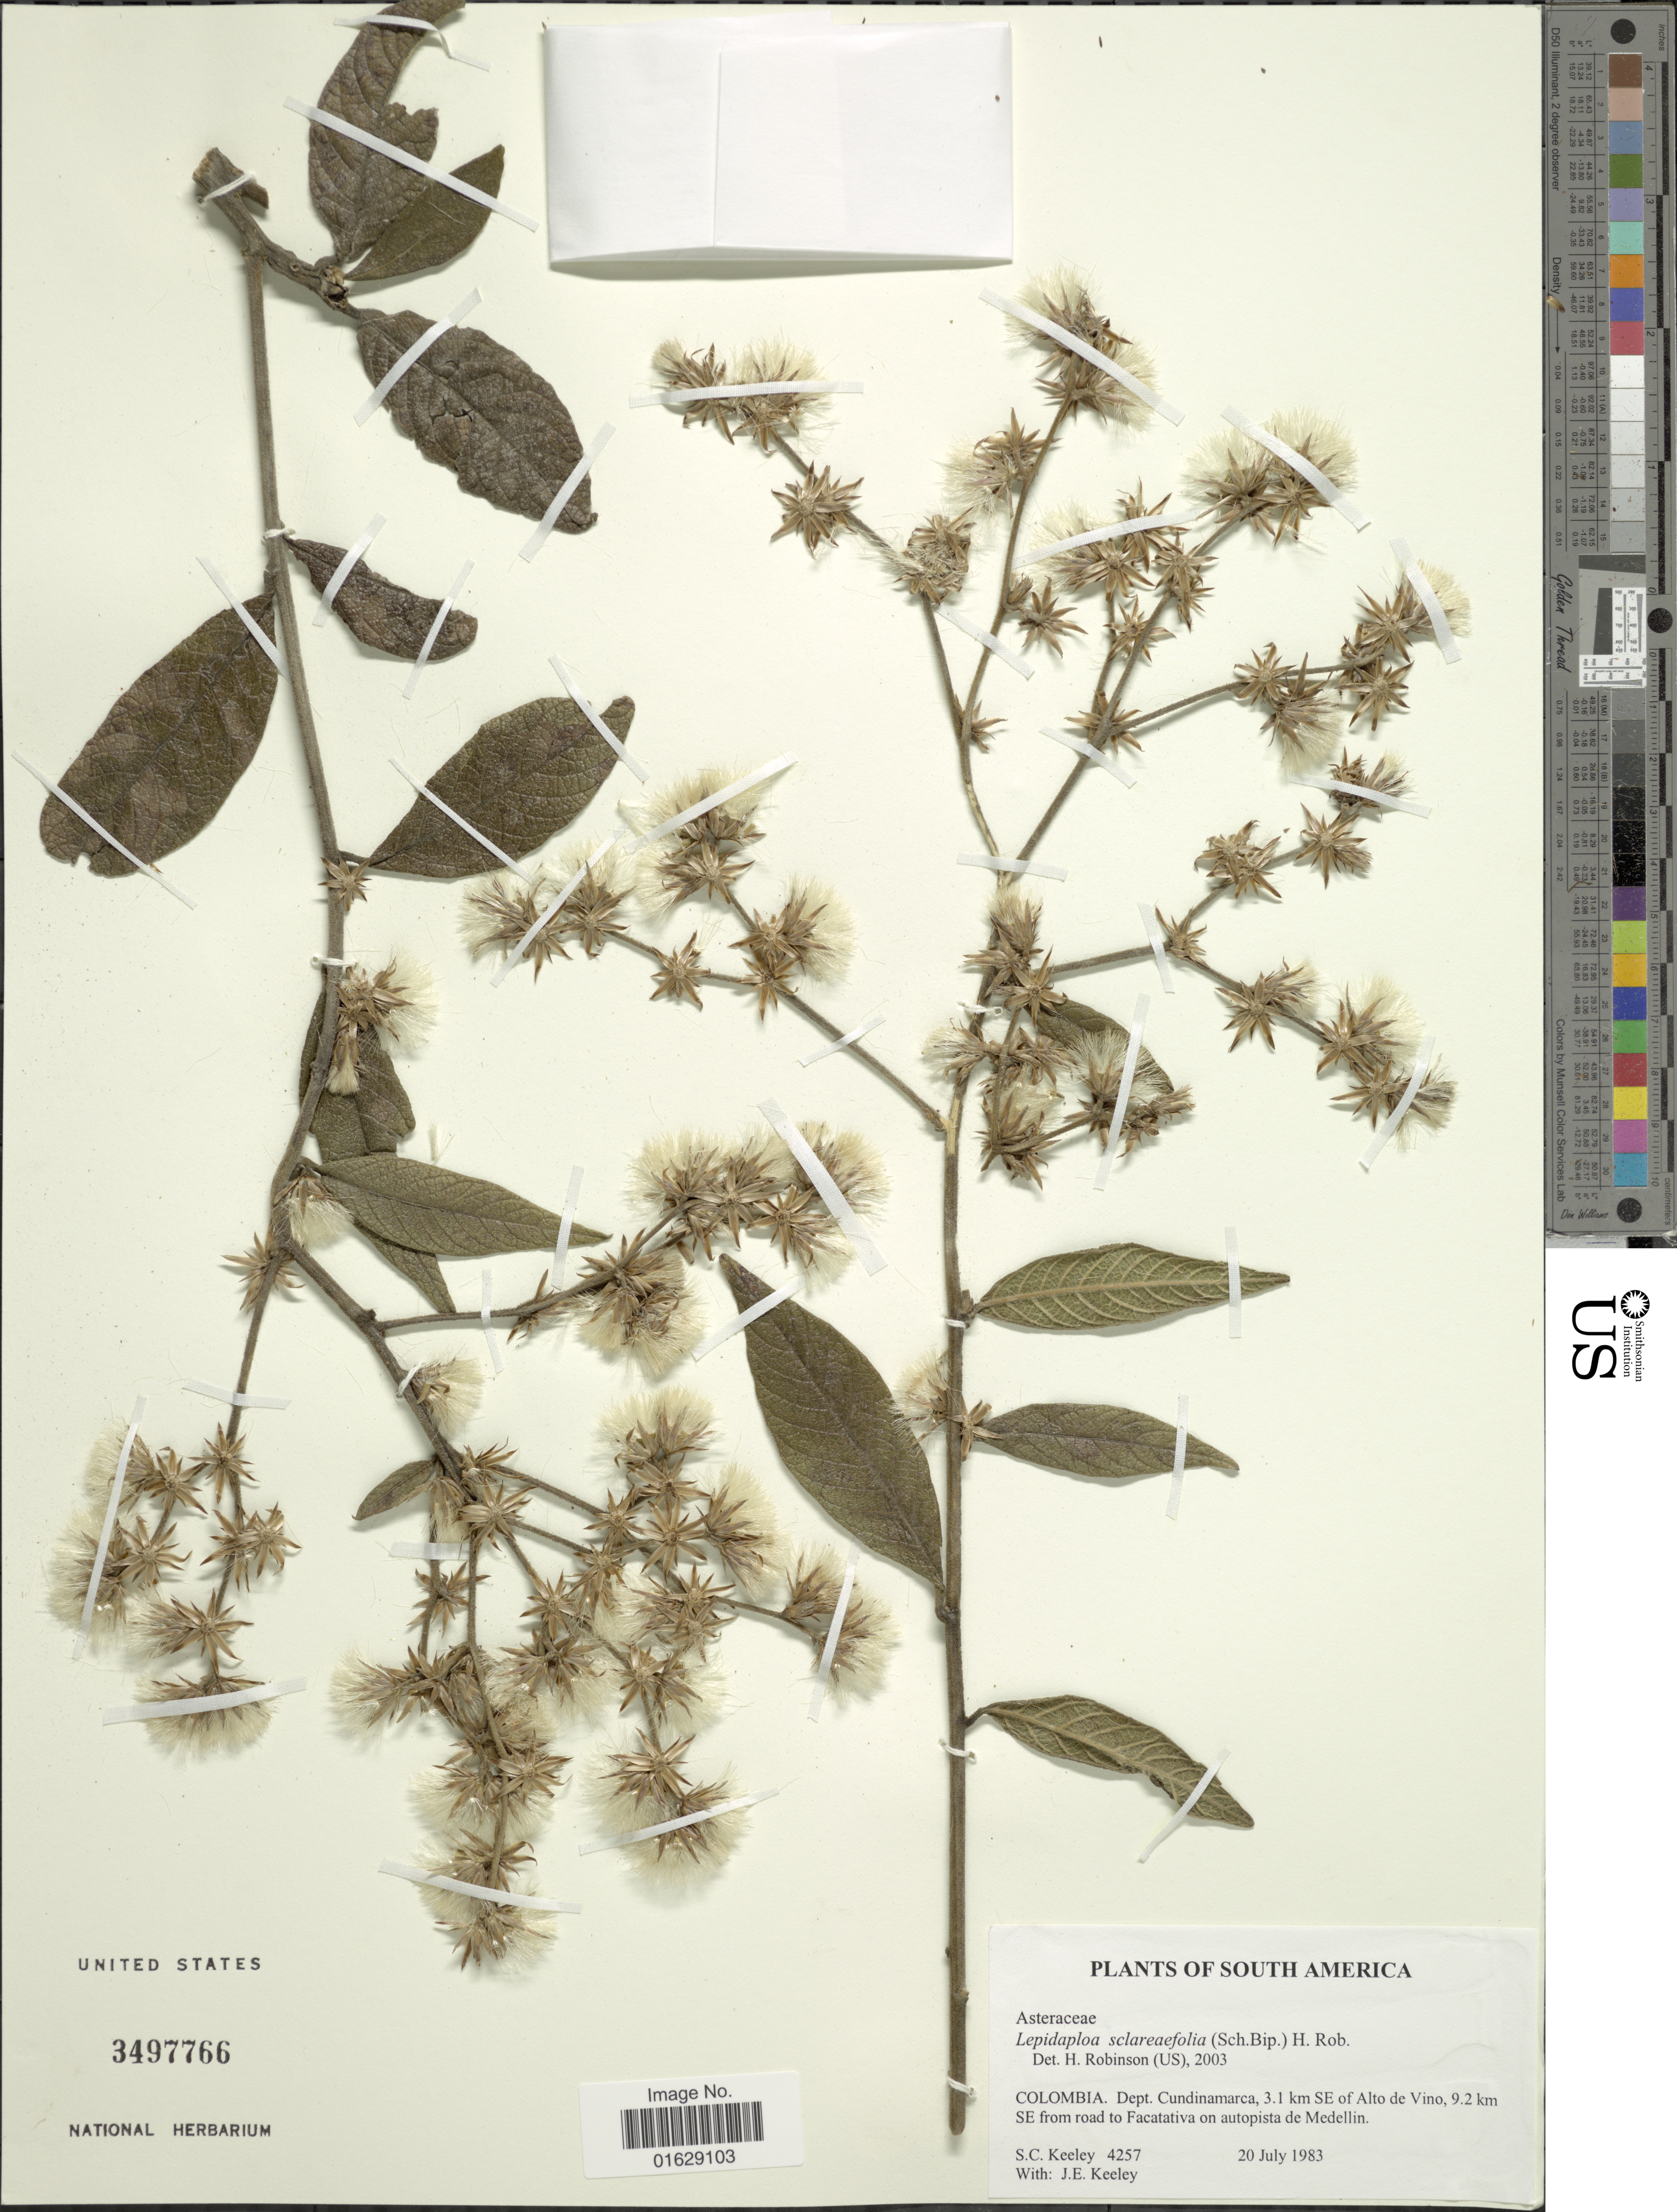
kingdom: Plantae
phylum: Tracheophyta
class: Magnoliopsida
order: Asterales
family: Asteraceae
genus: Lepidaploa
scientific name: Lepidaploa sclareaefolia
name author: (Sch. Bip.) H. Rob.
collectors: S. C. Keeley & J. E. Keeley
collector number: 4257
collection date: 1983-07-20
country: Colombia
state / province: Cundinamarca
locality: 3.1 km SE of Alto de Vino, 9.2 km SE from road to Facatativa on autopista de Medellin.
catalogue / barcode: US 3497766